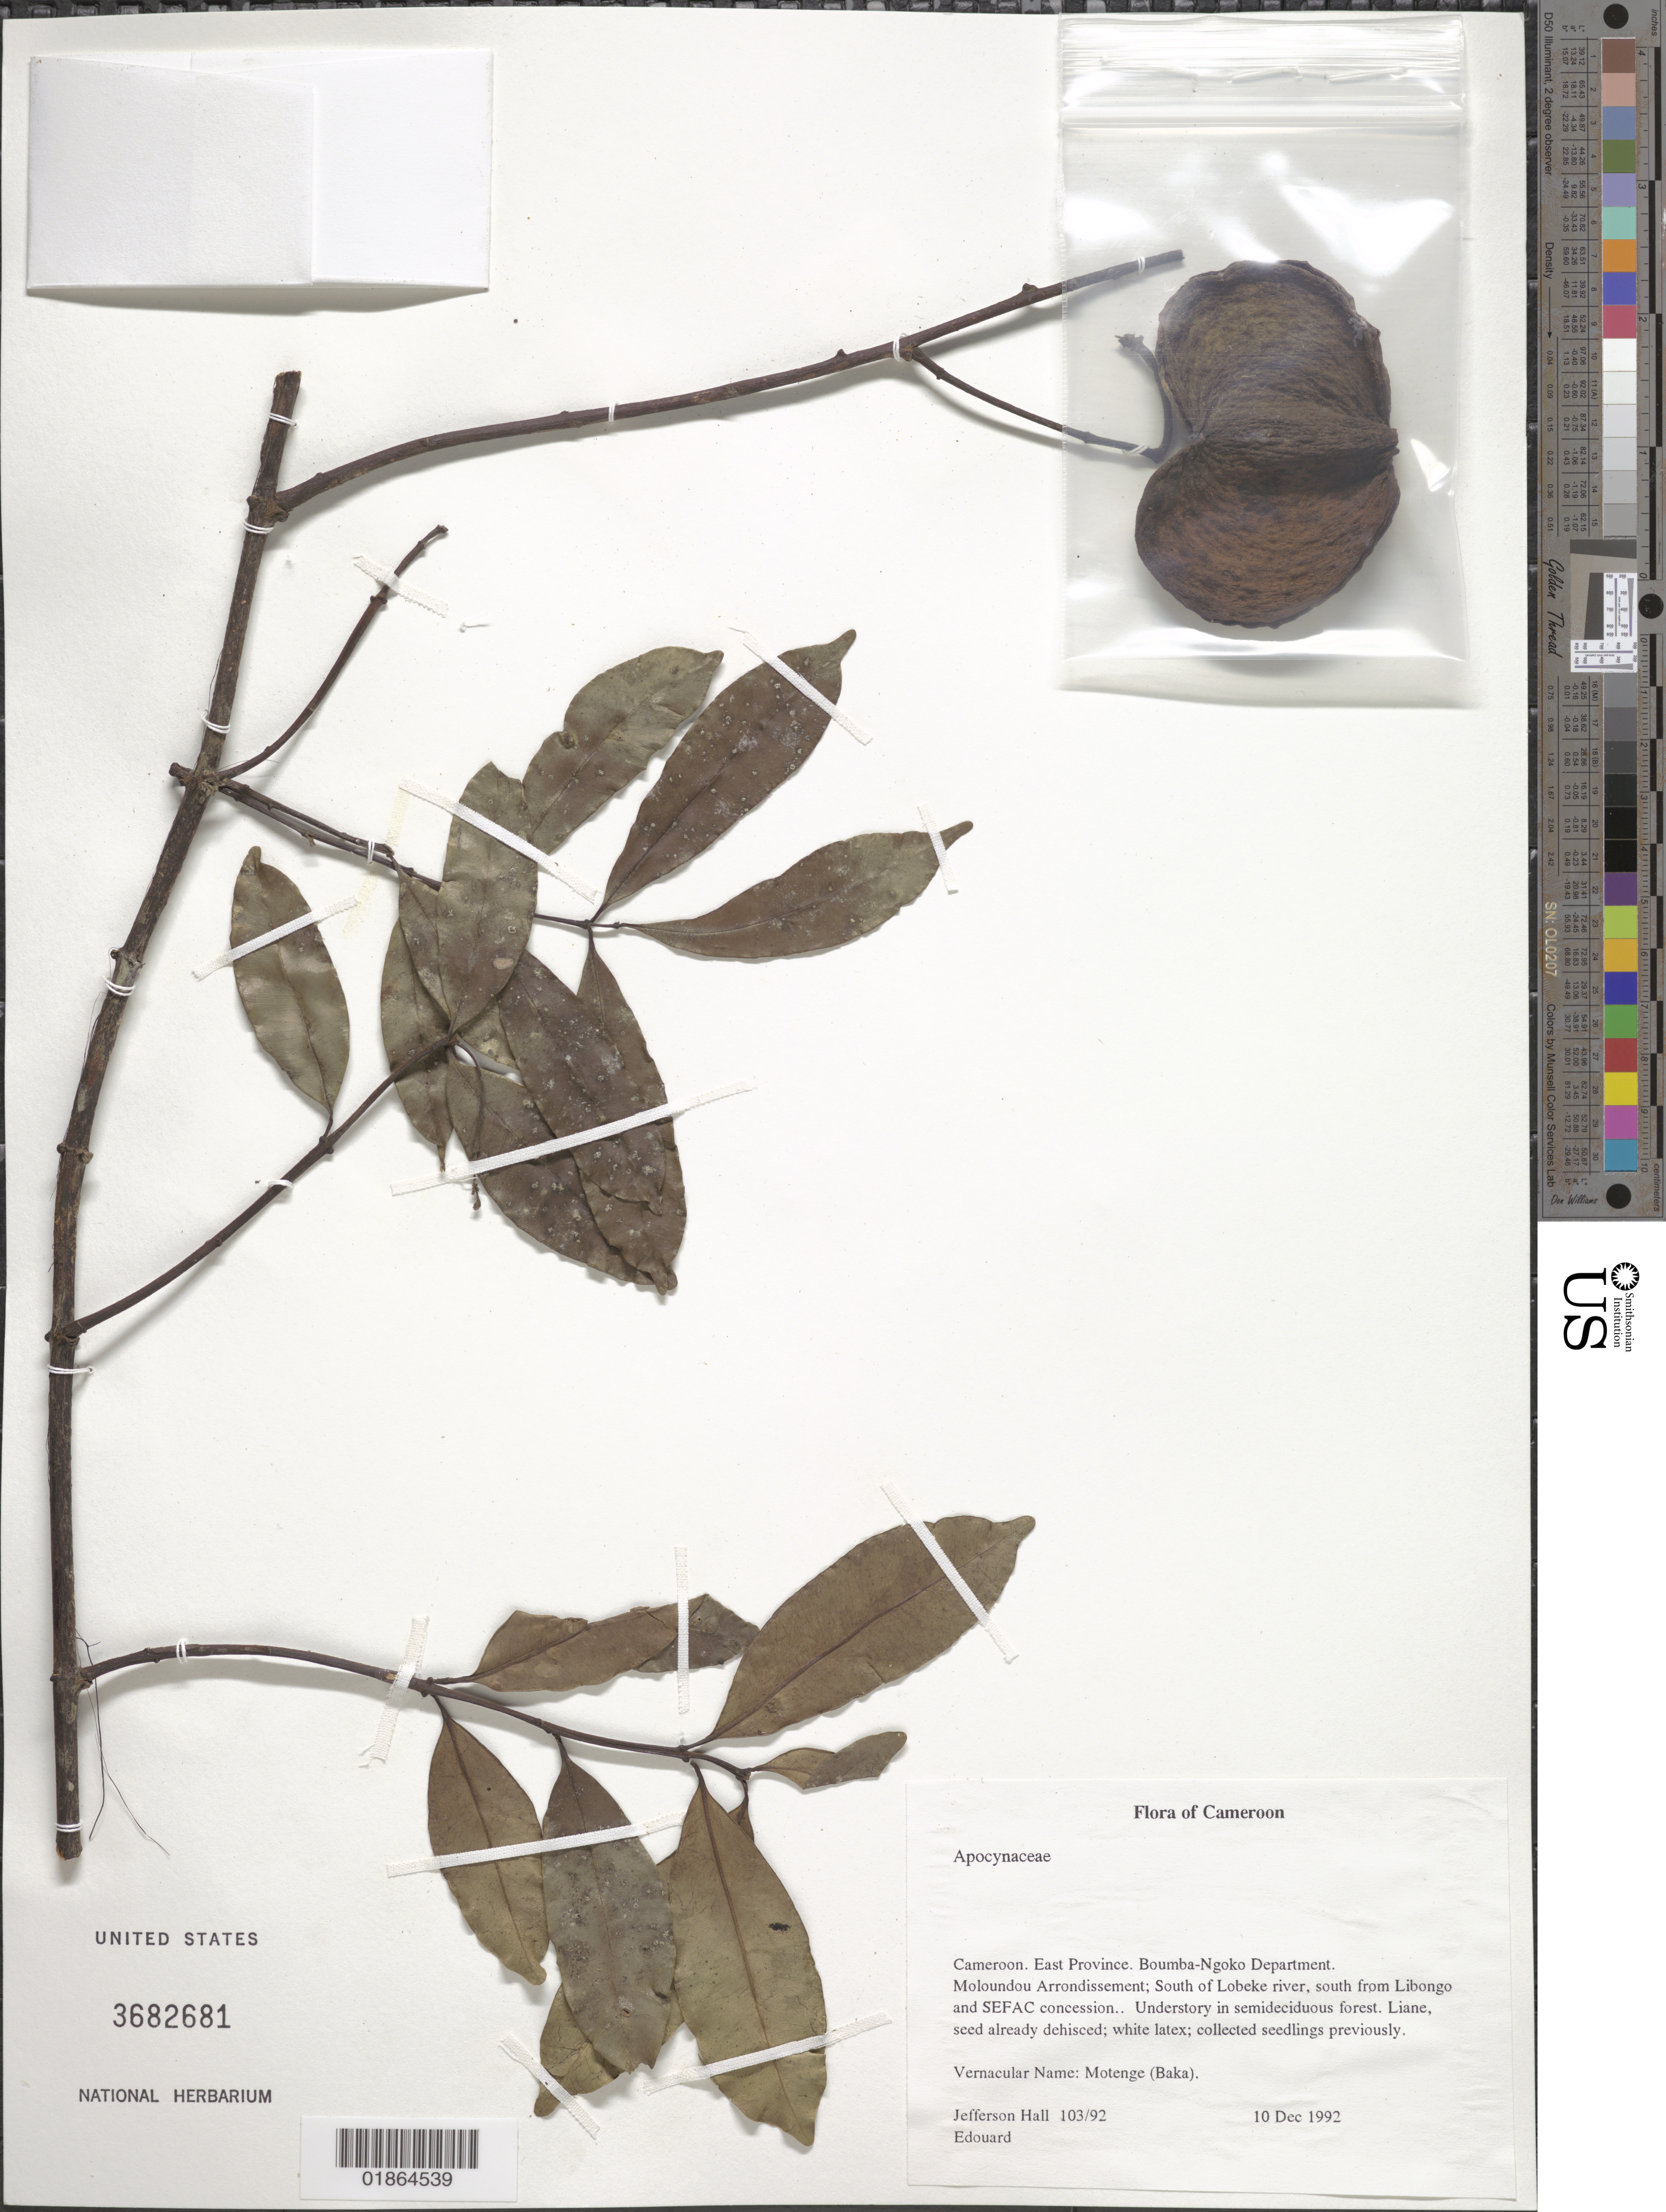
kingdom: Plantae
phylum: Tracheophyta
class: Magnoliopsida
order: Gentianales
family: Apocynaceae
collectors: J. Hall & -. Edouard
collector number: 103/92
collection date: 1992-12-10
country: Cameroon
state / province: Est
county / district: Boumba-ngoko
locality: Moloundou Arrondissement; old SFIS logging concession.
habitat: Understory in semideciduous forest.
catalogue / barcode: US 3682681